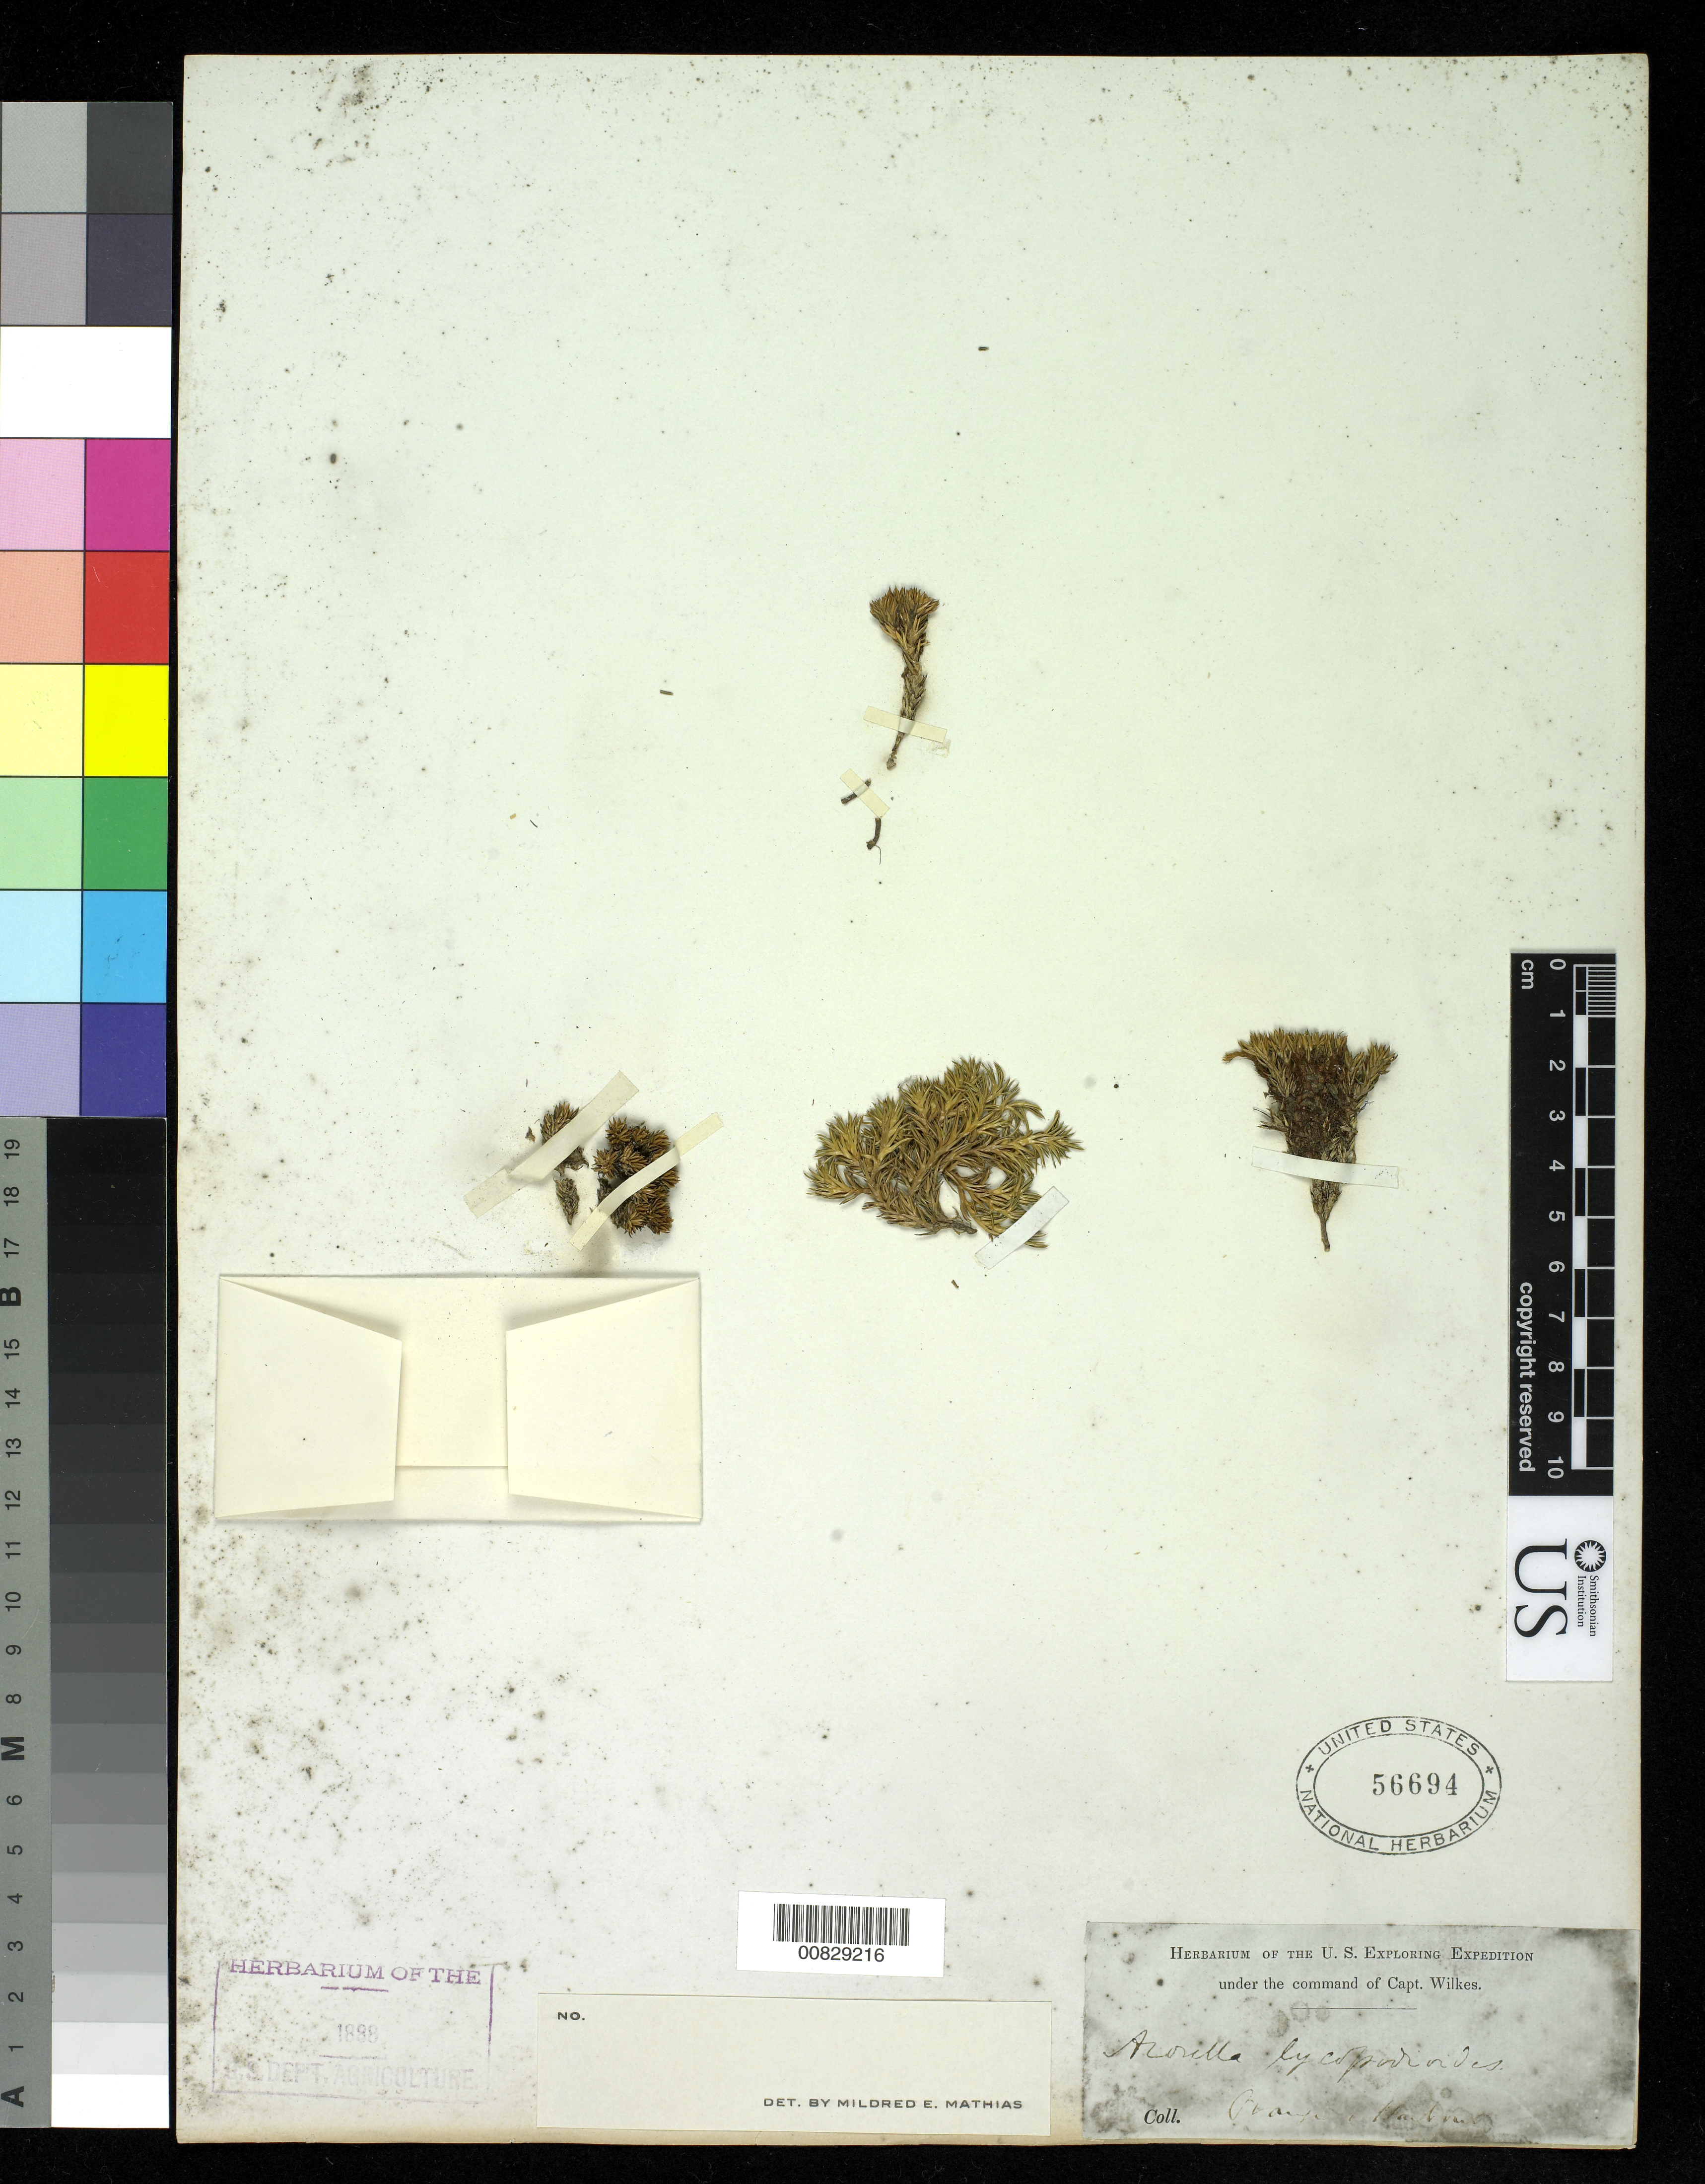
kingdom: Plantae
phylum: Tracheophyta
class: Magnoliopsida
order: Apiales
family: Apiaceae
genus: Azorella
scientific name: Azorella lycopodioides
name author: Gaudich.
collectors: Wilkes Explor. Exped.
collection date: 1838/1842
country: Chile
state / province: Magallanes y de la Antártica Chilena (XII)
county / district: Tierra del Fuego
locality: Orange Harbor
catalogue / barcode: US 56694